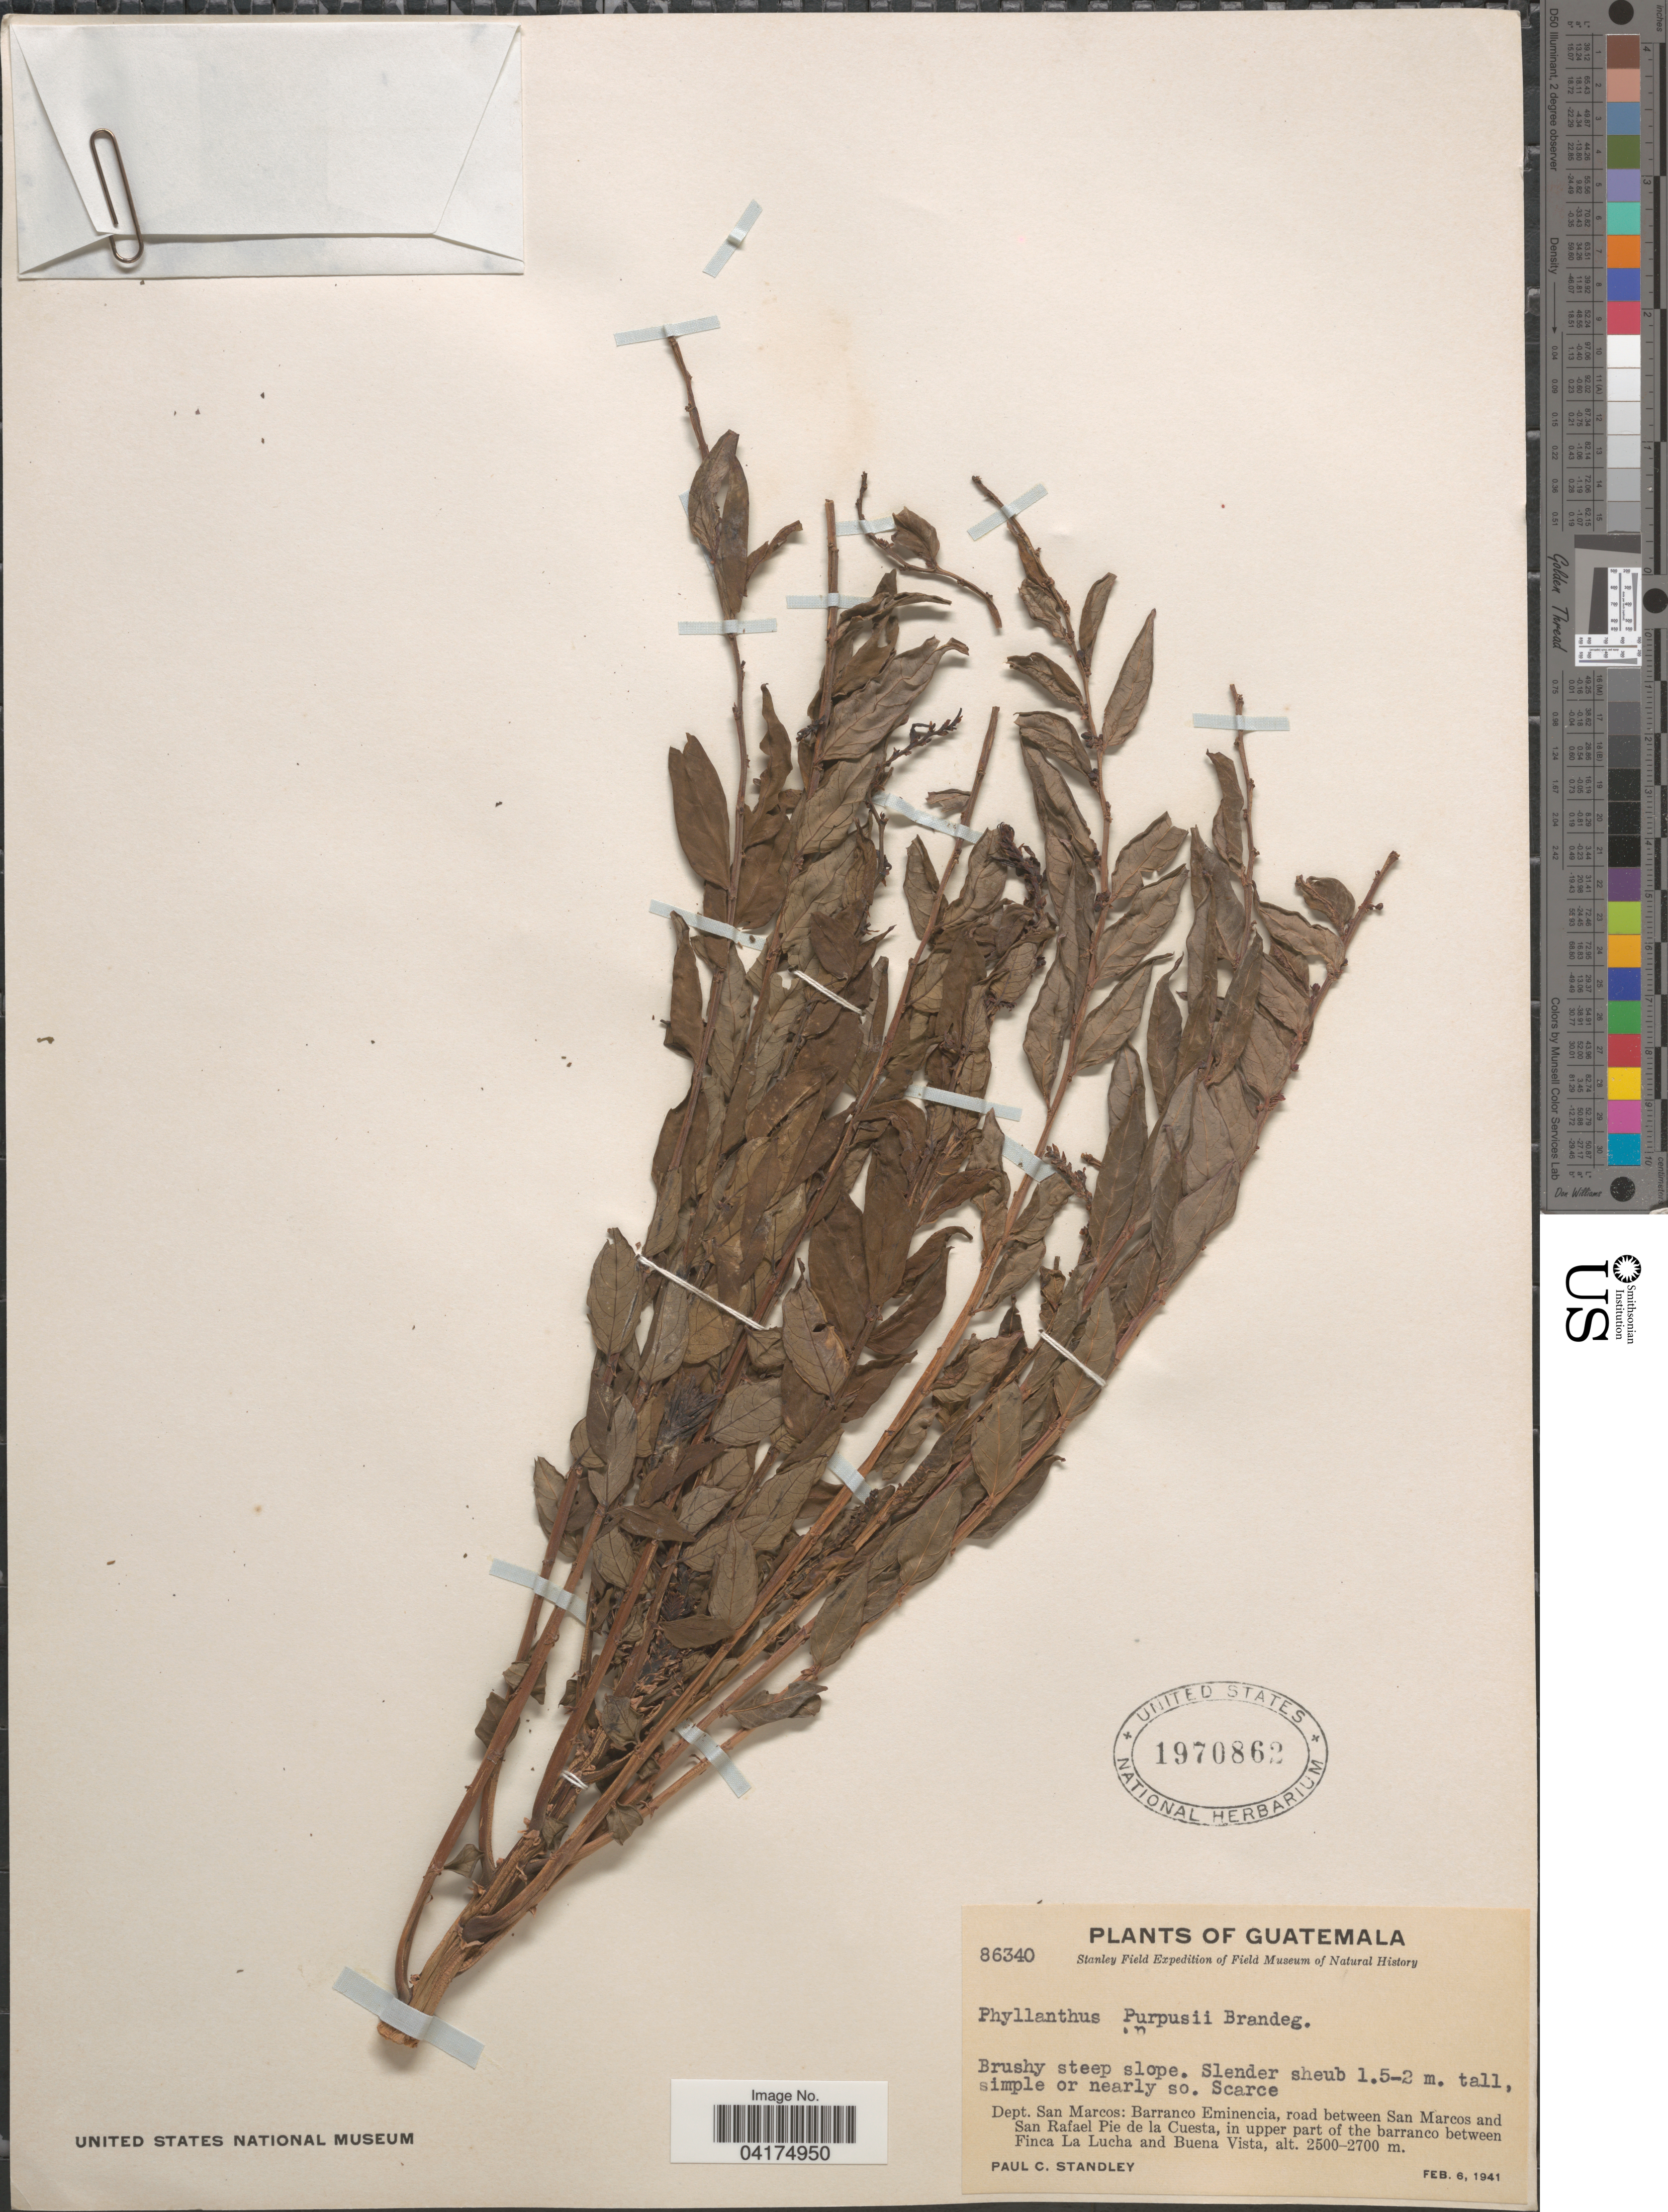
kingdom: Plantae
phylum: Tracheophyta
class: Magnoliopsida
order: Malpighiales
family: Phyllanthaceae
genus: Phyllanthus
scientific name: Phyllanthus purpusii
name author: Brandegee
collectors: P. C. Standley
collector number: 86340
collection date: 1941-02-06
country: Guatemala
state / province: San Marcos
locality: Stanley Field Expedition of Field Museum of Natural History. Dept. San Marcos: Barranco Eminencia, road between San Marcos and San Rafael Pie de la Cuesta, in upper part of the barranco between Finca La Lucha and Buena Vista.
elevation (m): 2500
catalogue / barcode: US 1970862